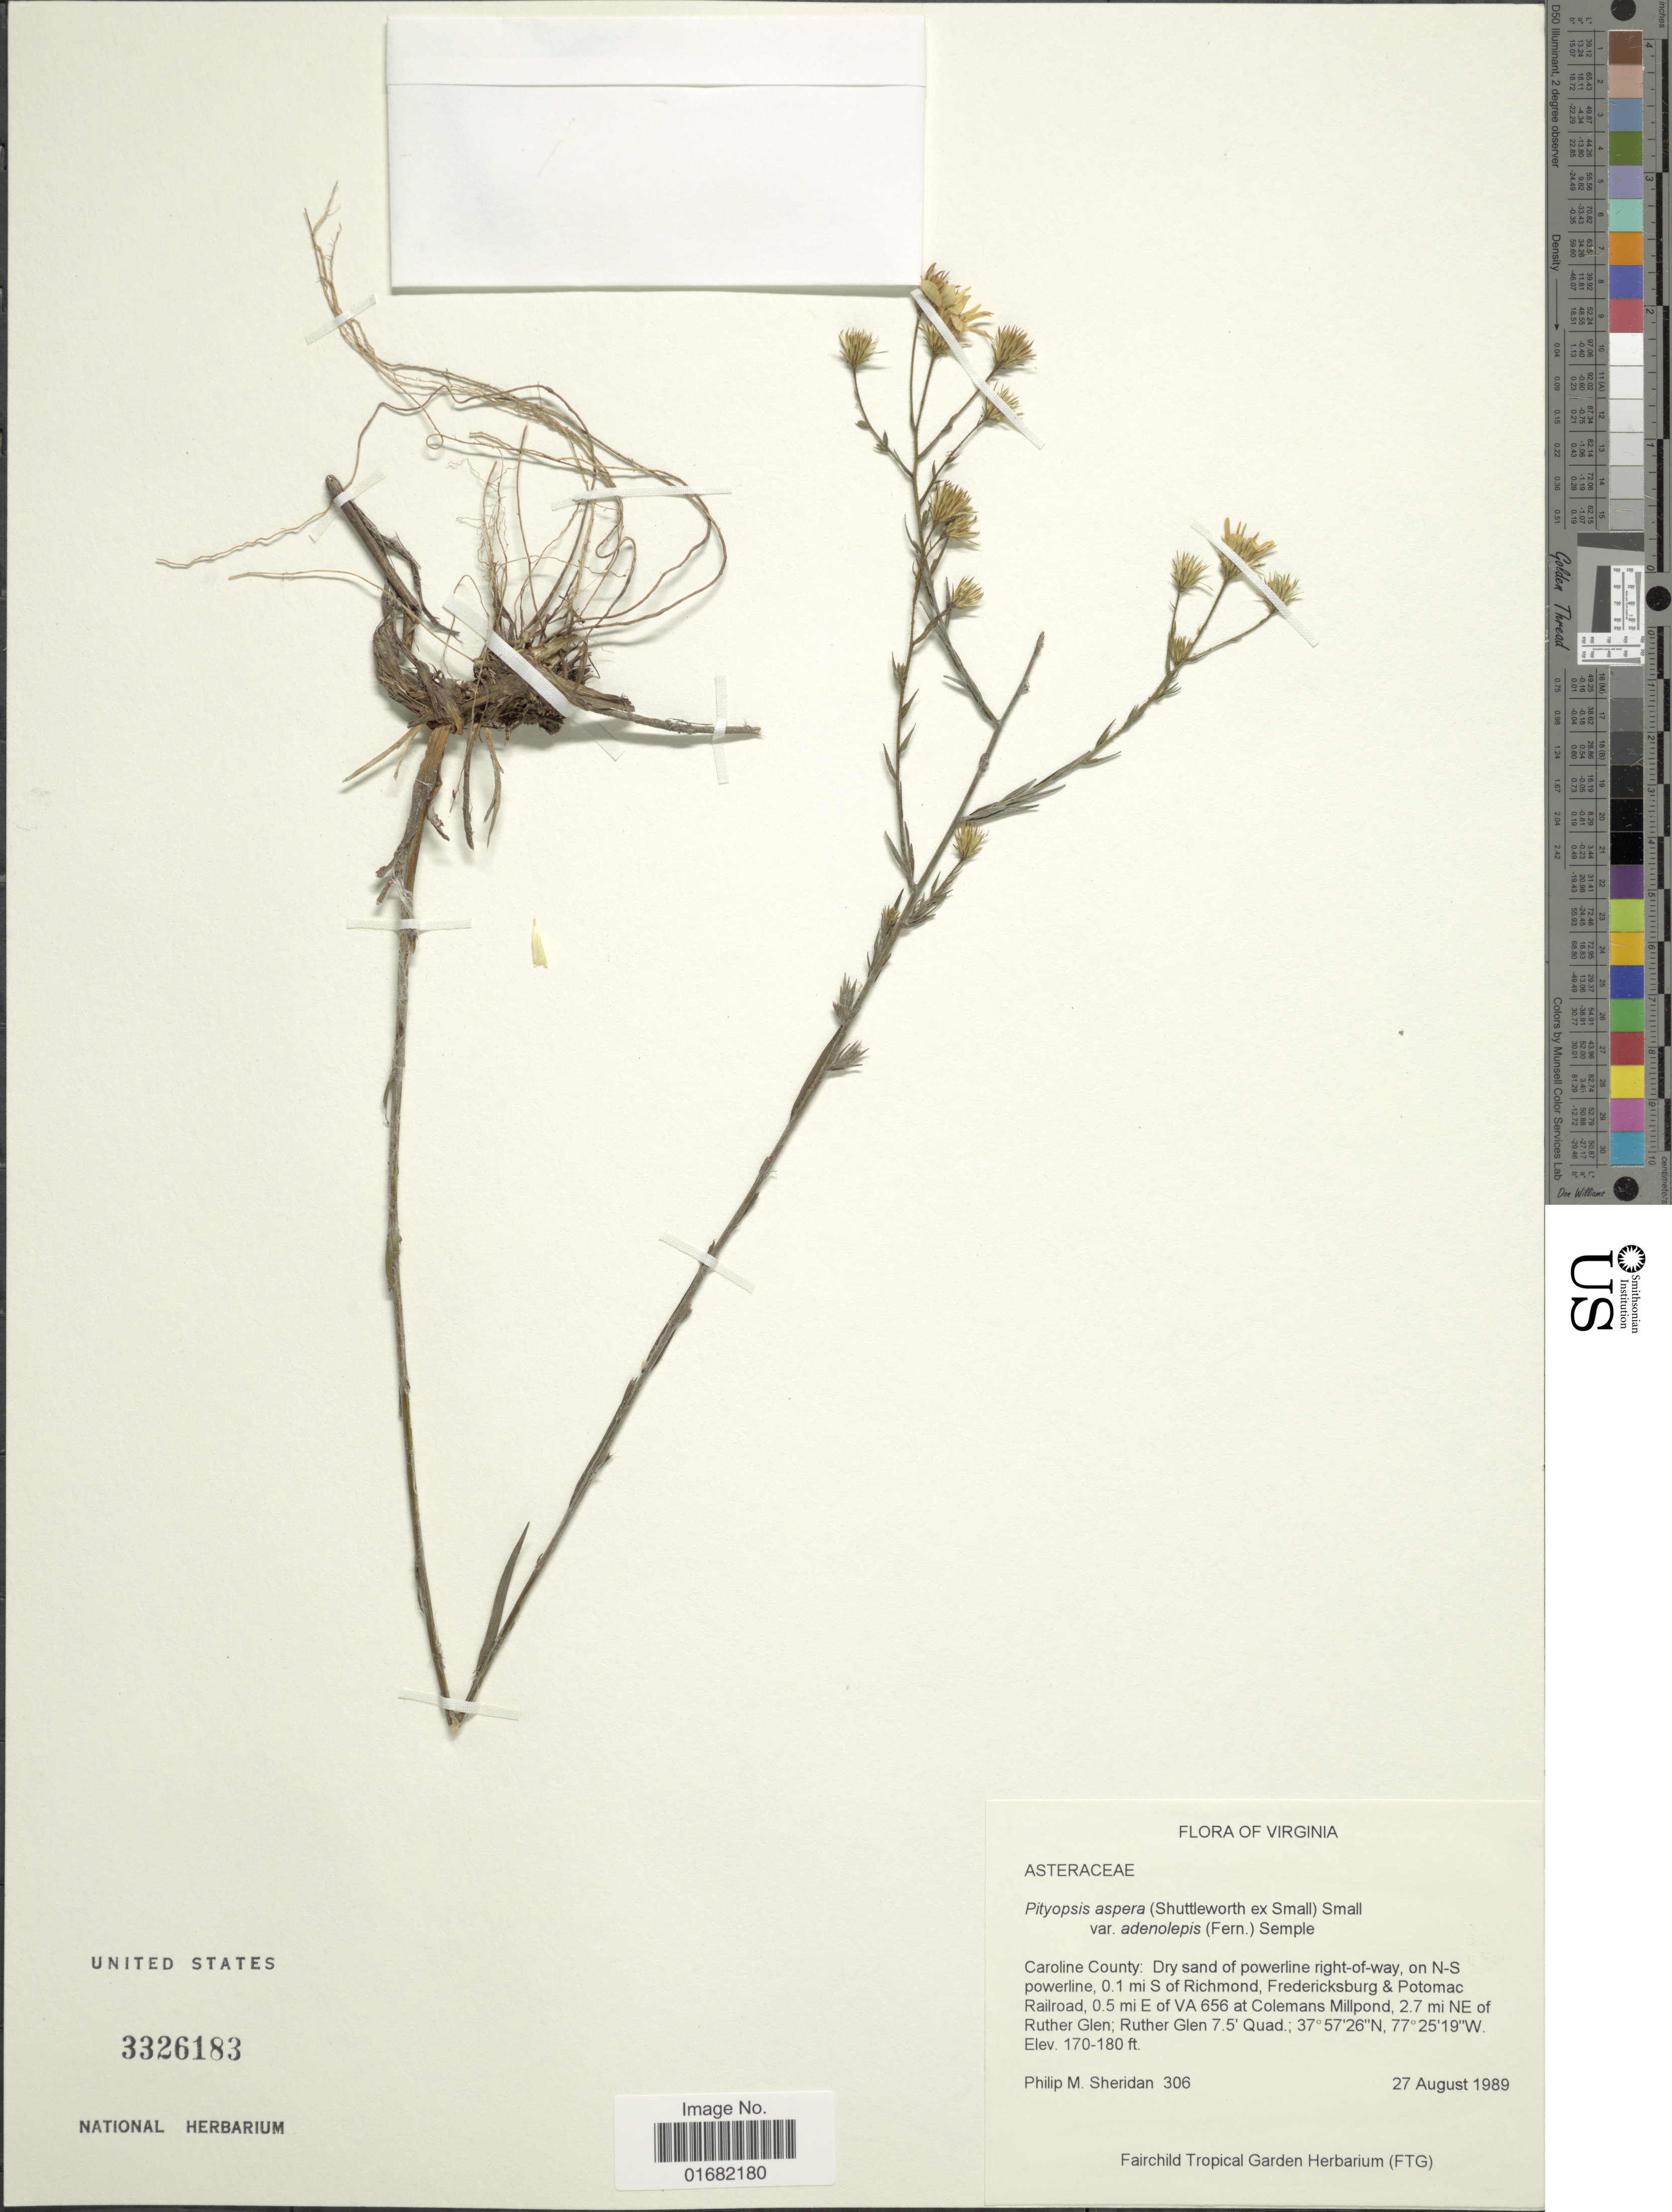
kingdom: Plantae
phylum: Tracheophyta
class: Magnoliopsida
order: Asterales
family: Asteraceae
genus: Heterotheca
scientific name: Heterotheca aspera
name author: (Shuttlew. ex A. Gray) Shinners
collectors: P. Sheridan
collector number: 306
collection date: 1989-08-27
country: United States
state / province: Virginia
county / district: Caroline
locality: Caroline County: on N-S powerline, 0.1 mi S of Richmond, Fredericksburg & Potomac Railroad, 0.5 mi E of VA 656 at Colemans Millpond, 27 mi NE of Ruther Glen; Ruther Glen 7.5'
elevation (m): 52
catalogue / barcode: US 3326183